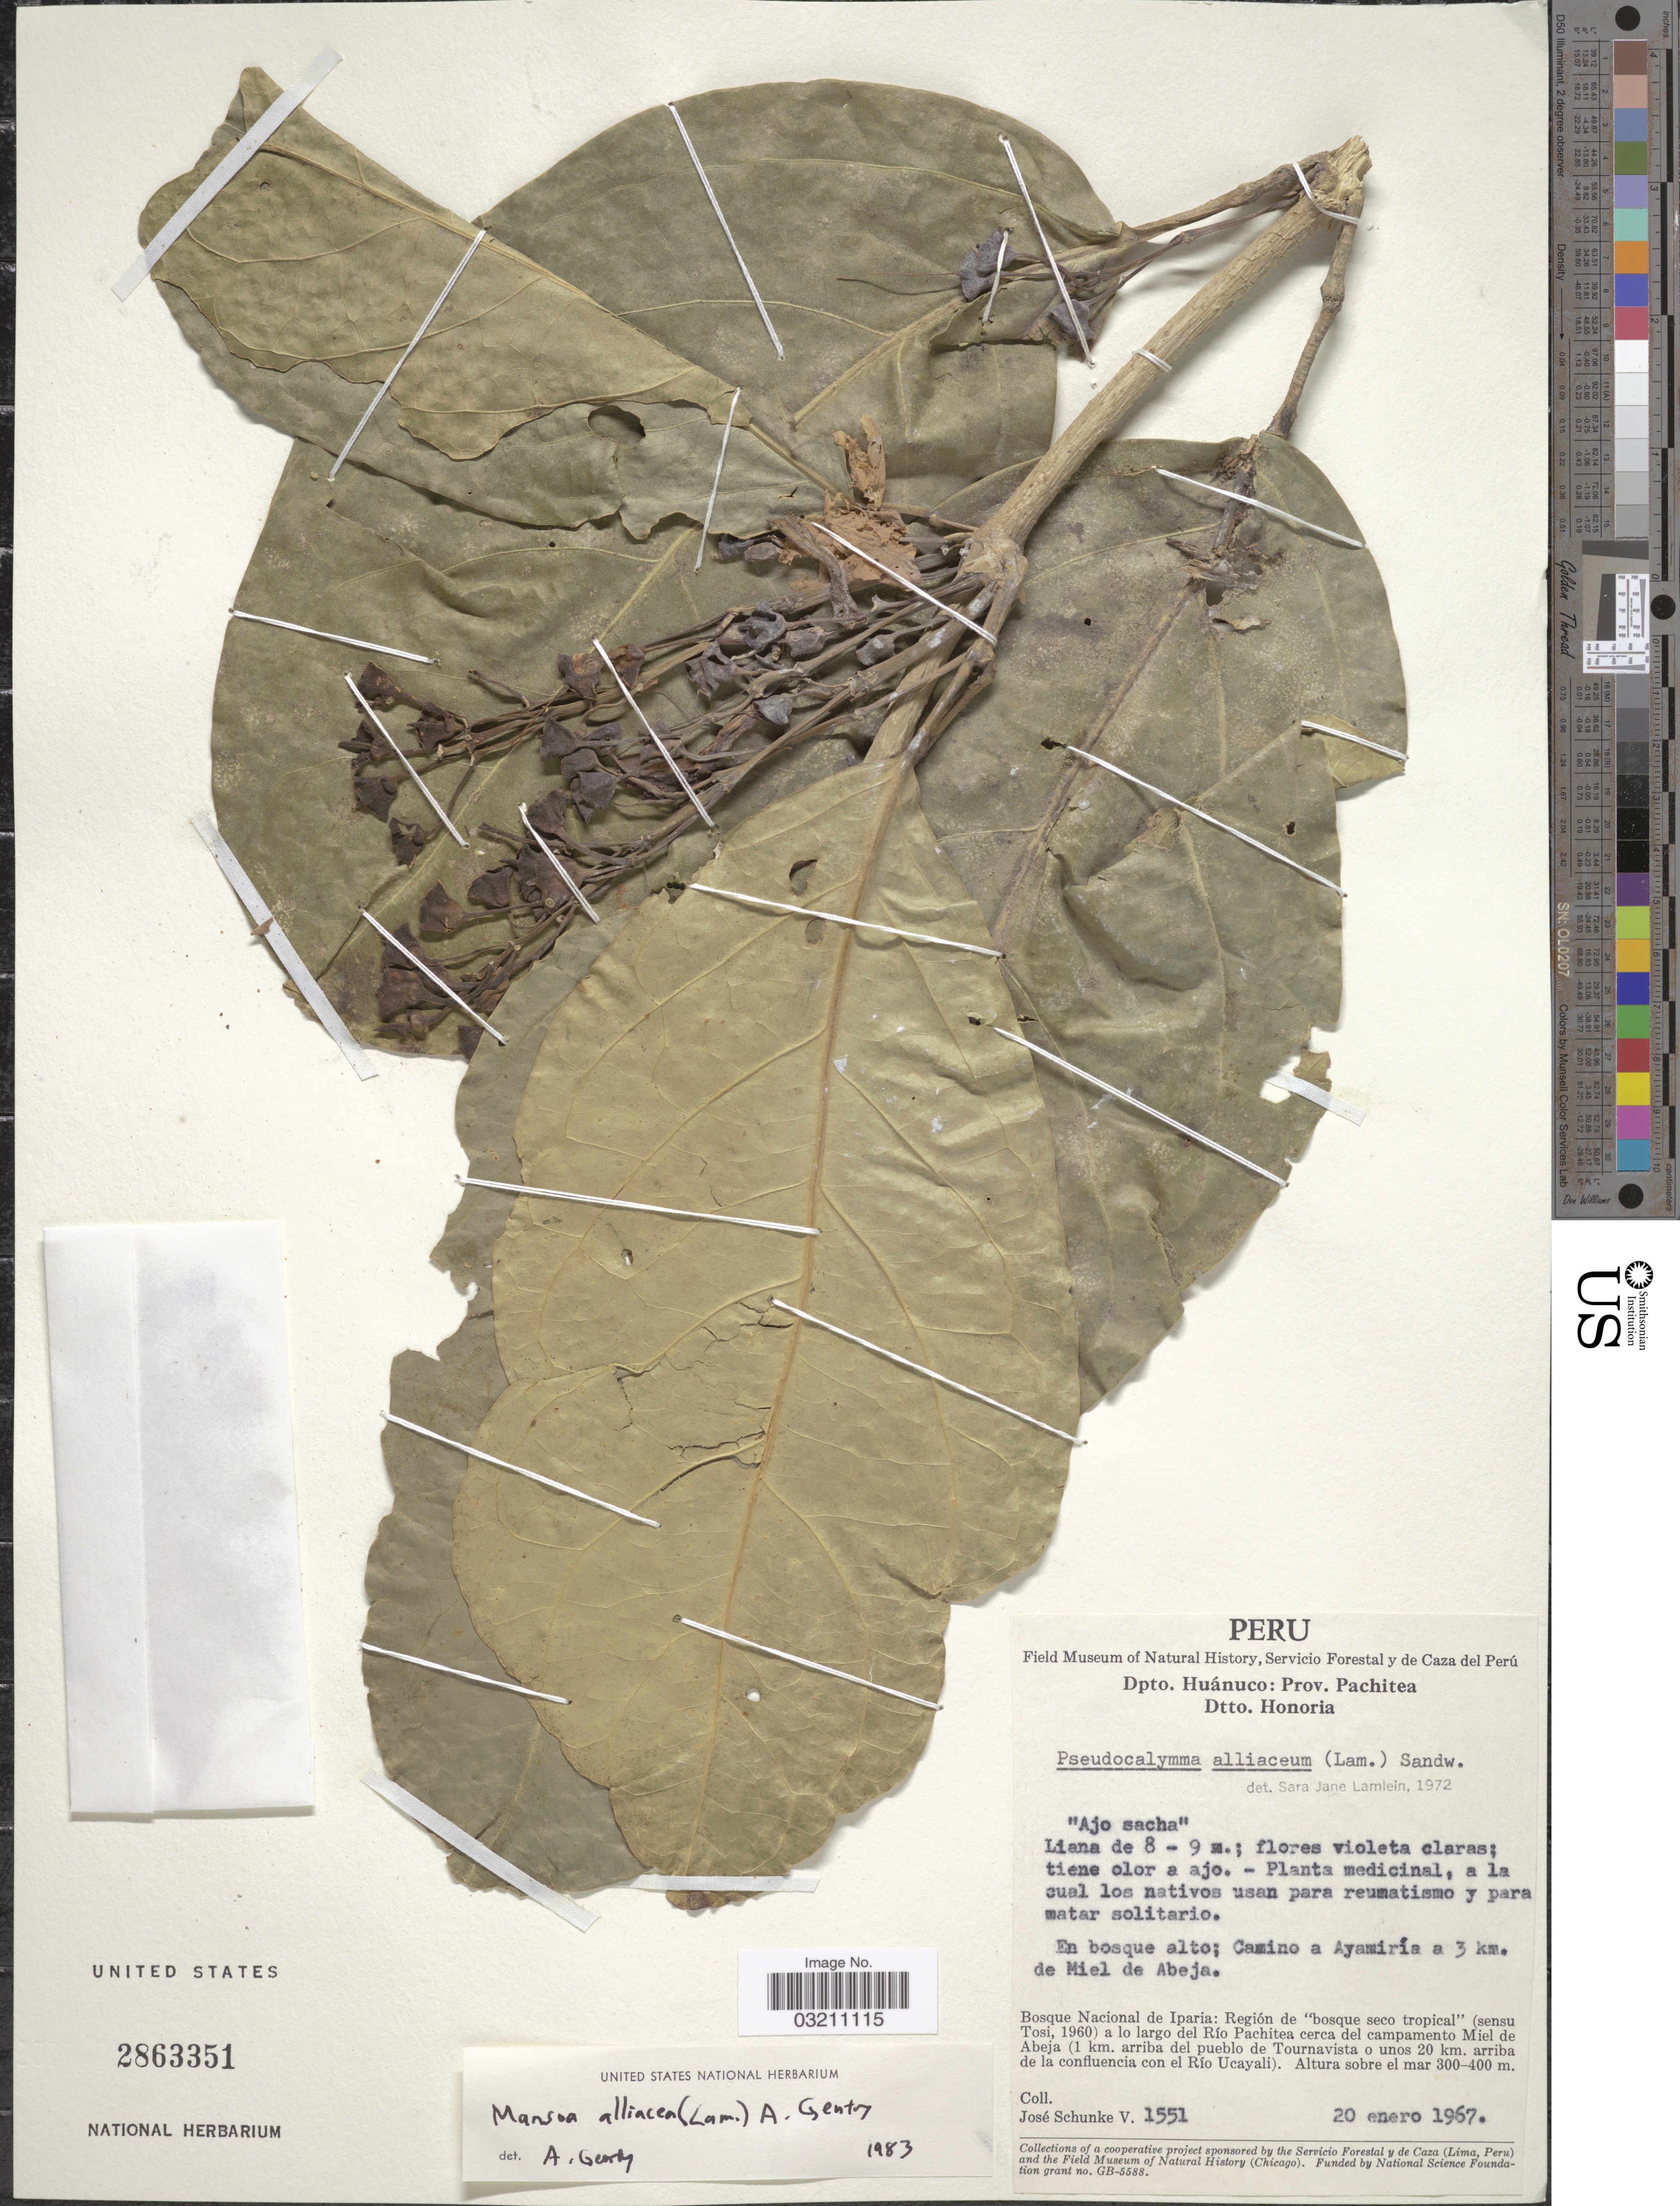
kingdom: Plantae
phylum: Tracheophyta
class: Magnoliopsida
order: Lamiales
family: Bignoniaceae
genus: Mansoa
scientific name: Mansoa alliacea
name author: (Lam.) A.H. Gentry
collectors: J. Schunke Vigo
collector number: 1551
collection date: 1967-01-20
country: Peru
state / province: Huánuco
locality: Dpto. Huánuco: Prov. Pachitea. Dtto. Honoria. Camino a Ayamiría a 3 km. de Miel de Abeja. Bosque Nacional de Iparia: Región de "bosque seco tropical" a lo largo del Río Pachitea cerca del campamento Miel de Abeja (1 km. arriba del pueblo de Tournavista o unos 20 km. arriba de la confluencia con el Río Ucayali).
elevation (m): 300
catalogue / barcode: US 2863351